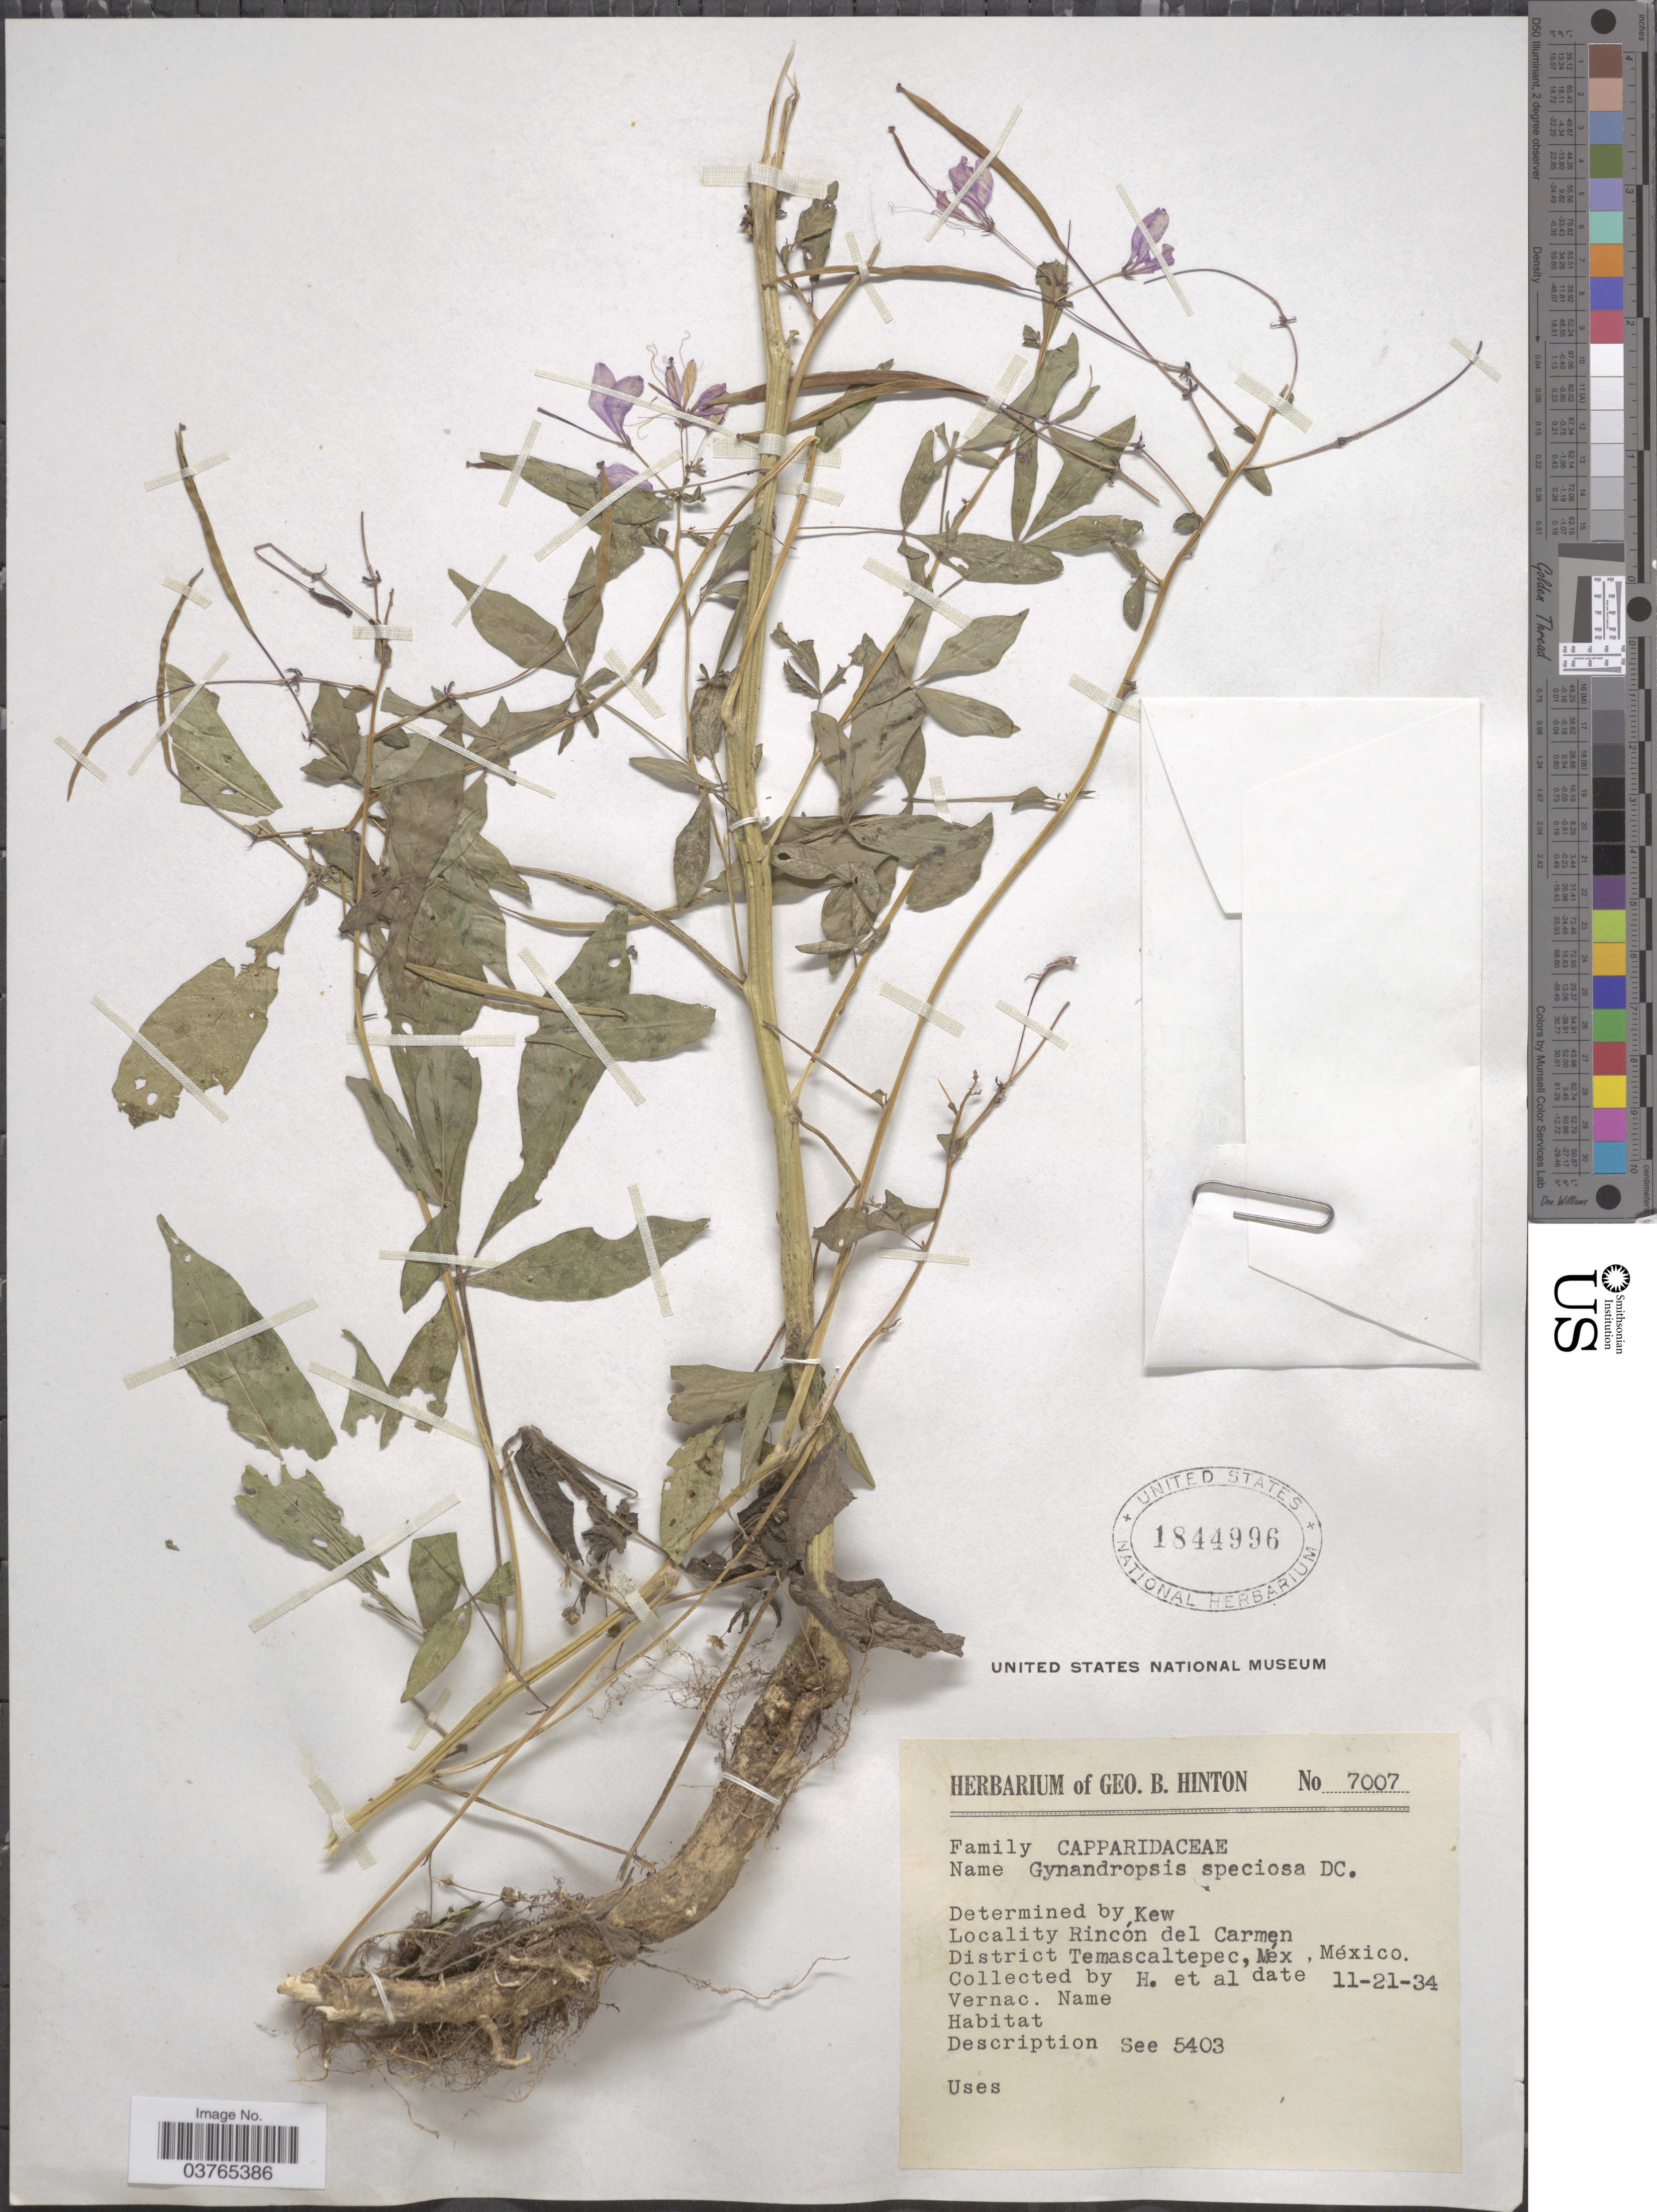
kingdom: Plantae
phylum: Tracheophyta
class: Magnoliopsida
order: Brassicales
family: Cleomaceae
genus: Cleoserrata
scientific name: Cleoserrata speciosa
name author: (Raf.) Iltis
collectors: G. B. Hinton & et al.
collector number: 7007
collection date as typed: Transcribed d/m/y: 21/11/34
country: Mexico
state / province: México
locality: Rincón del Carmen. District Temascaltepec, Méx.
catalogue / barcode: US 1844996